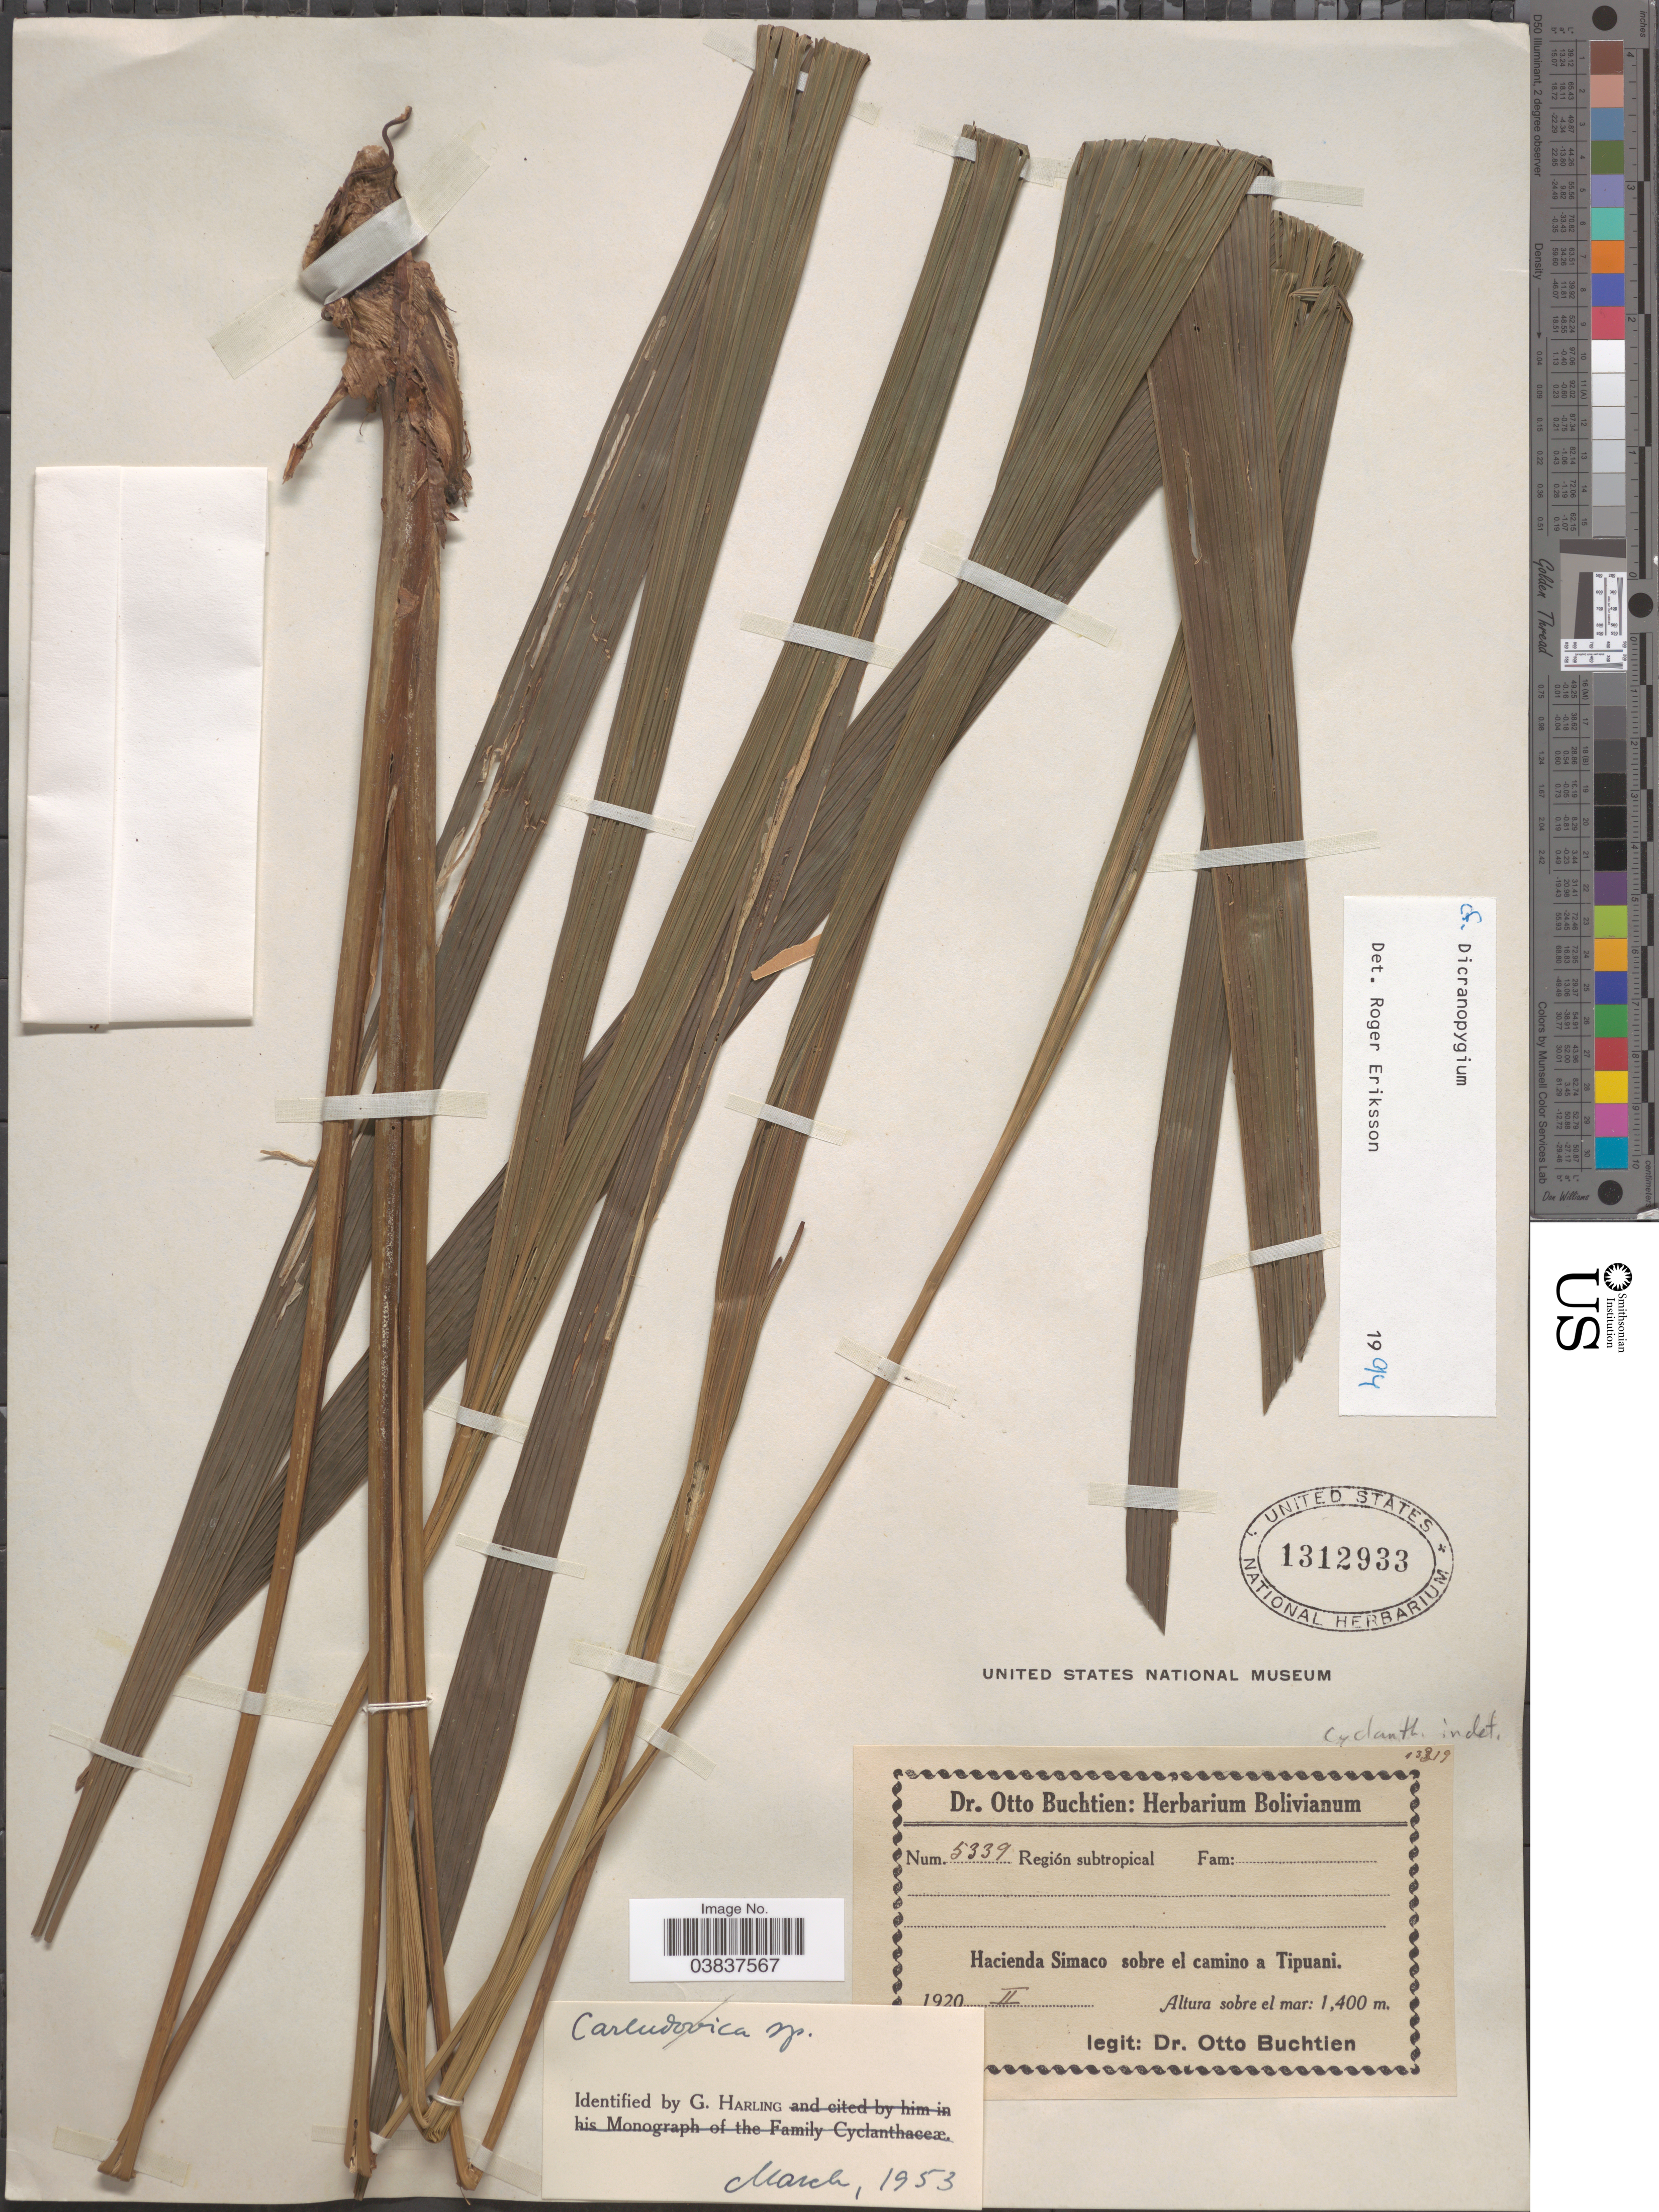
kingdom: Plantae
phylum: Tracheophyta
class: Liliopsida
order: Pandanales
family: Cyclanthaceae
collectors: O. Buchtien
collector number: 5339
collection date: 1920-02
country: Bolivia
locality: Región subtropical. Hacienda Simaco sobre el camino a Tipuani.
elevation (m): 1400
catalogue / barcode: US 1312933